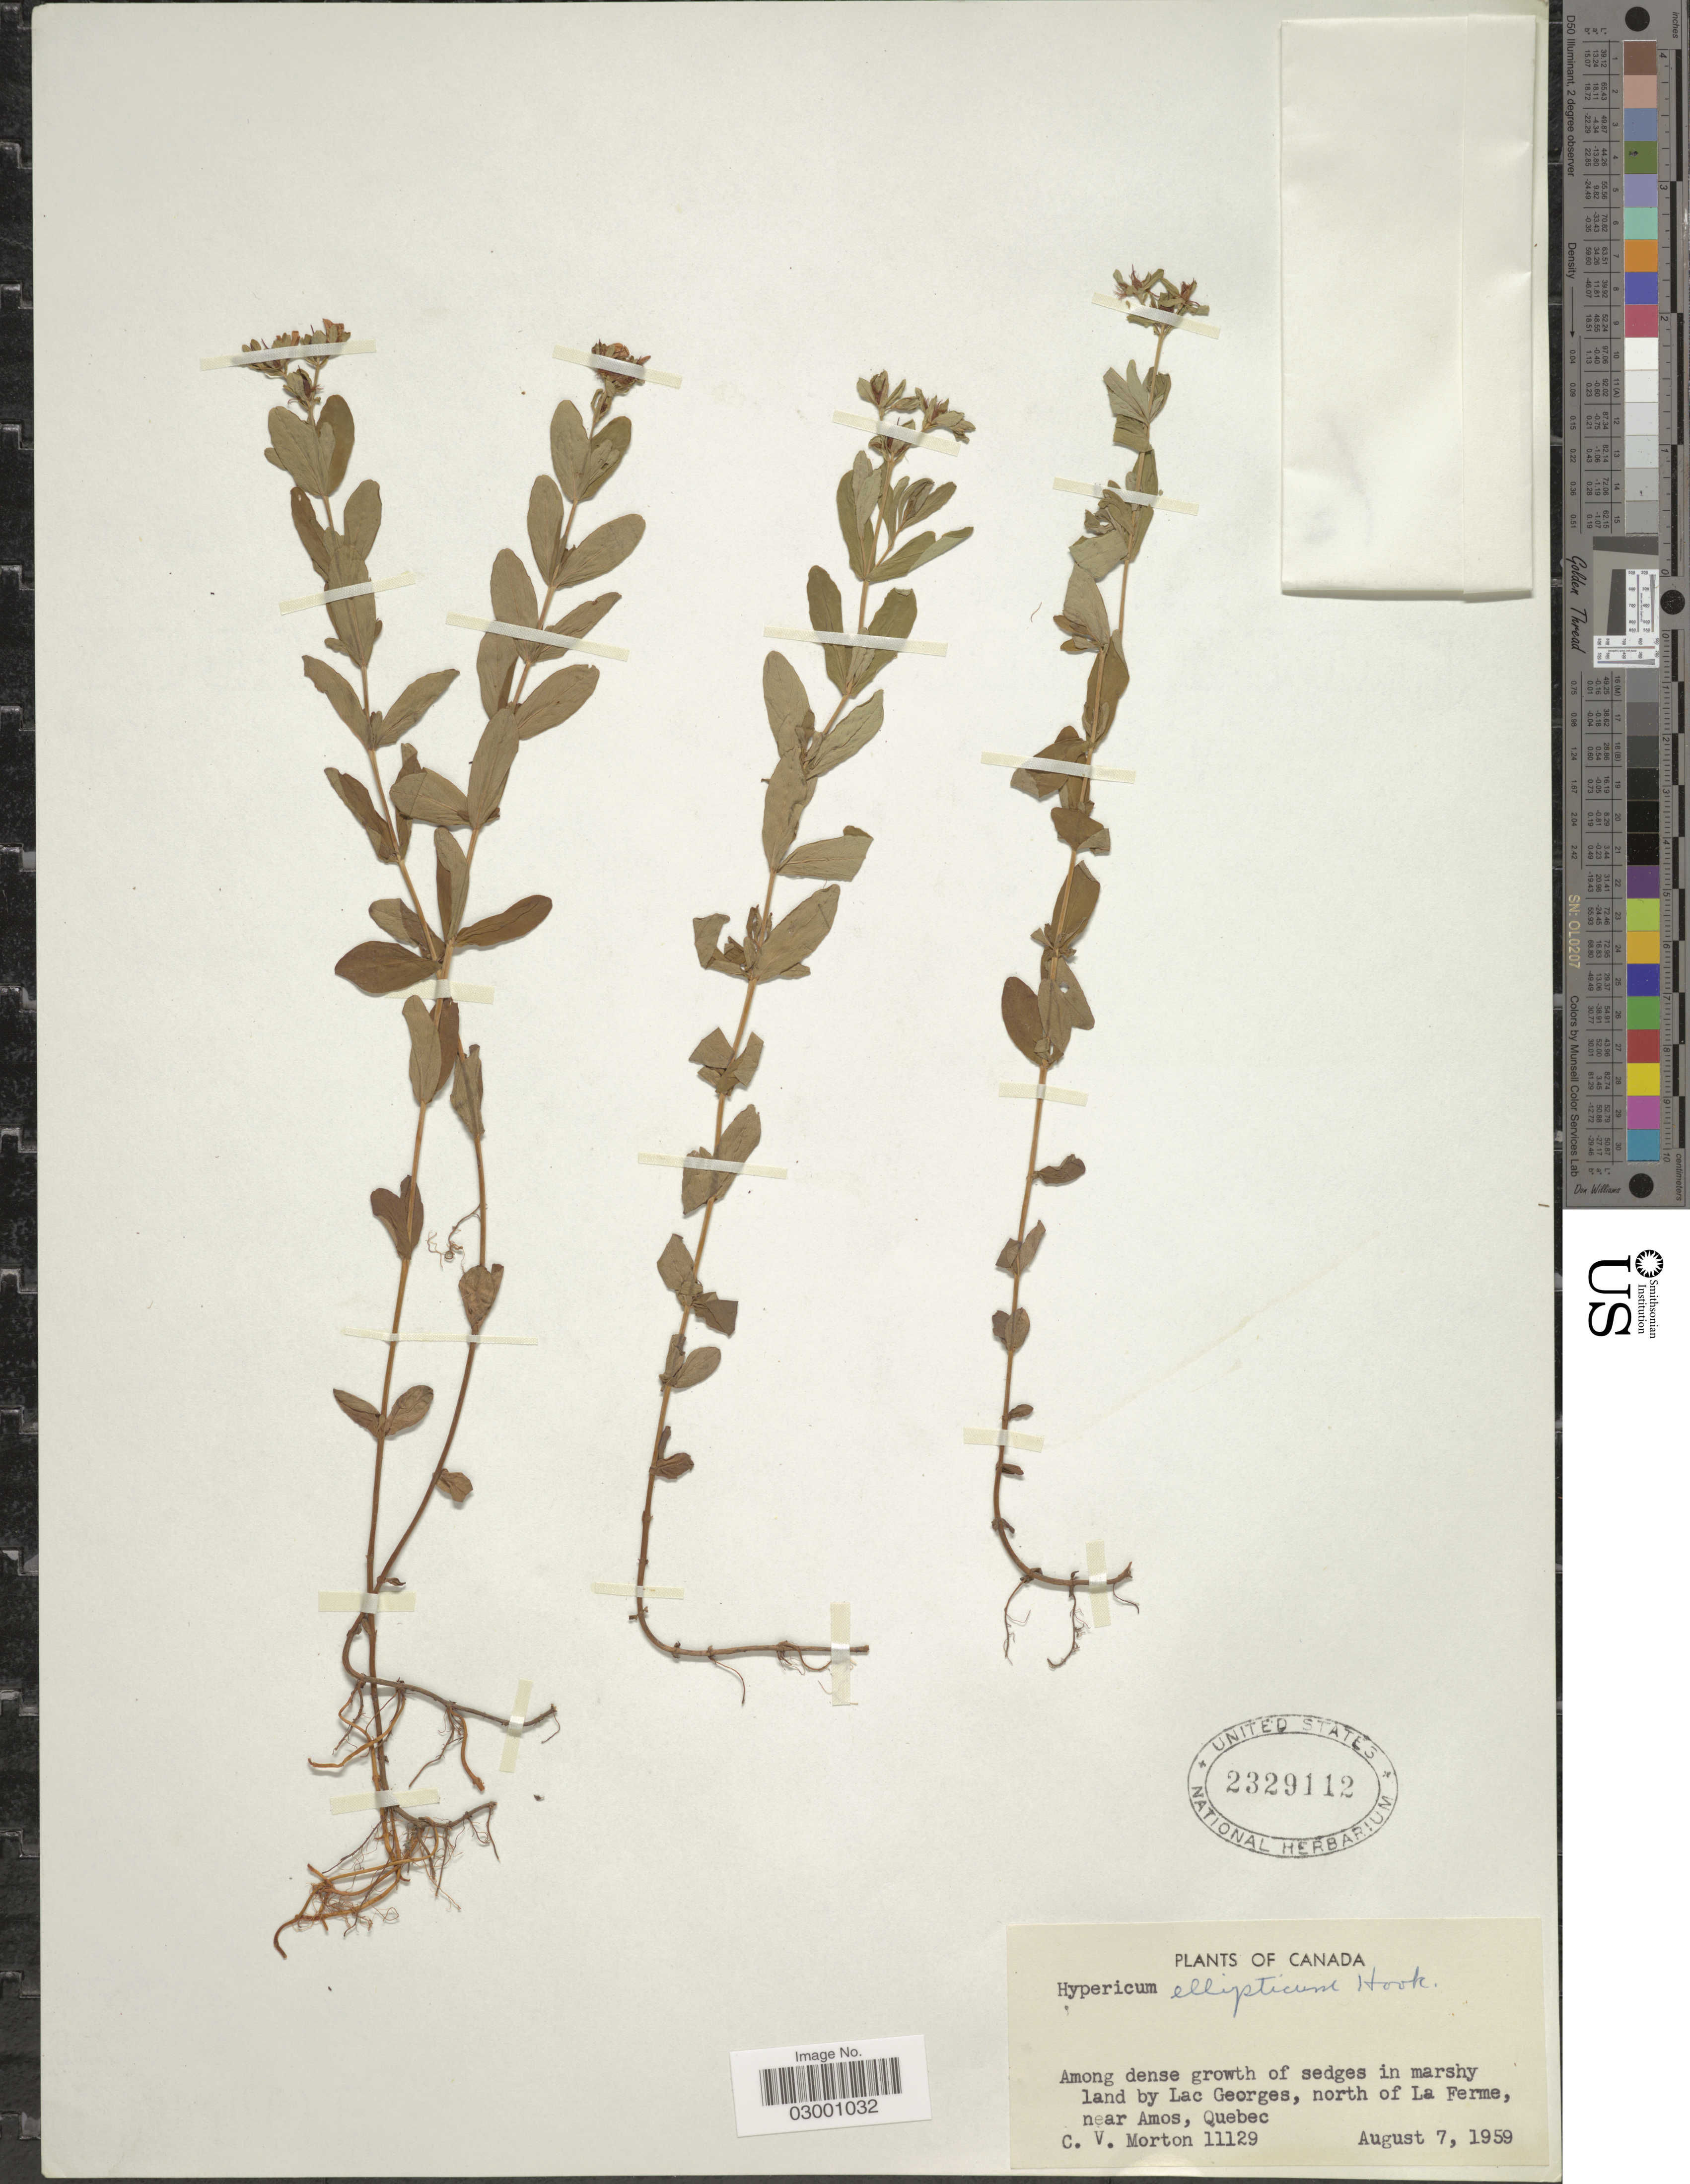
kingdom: Plantae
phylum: Tracheophyta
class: Magnoliopsida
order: Malpighiales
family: Hypericaceae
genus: Hypericum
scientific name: Hypericum ellipticum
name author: Hook.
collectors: C. V. Morton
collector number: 11129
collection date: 1959-08-07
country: Canada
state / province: Quebec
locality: Among dense growth of sedges in marshy land by Lac Georges, north of La Ferme, near Amos, Quebec.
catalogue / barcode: US 2329112